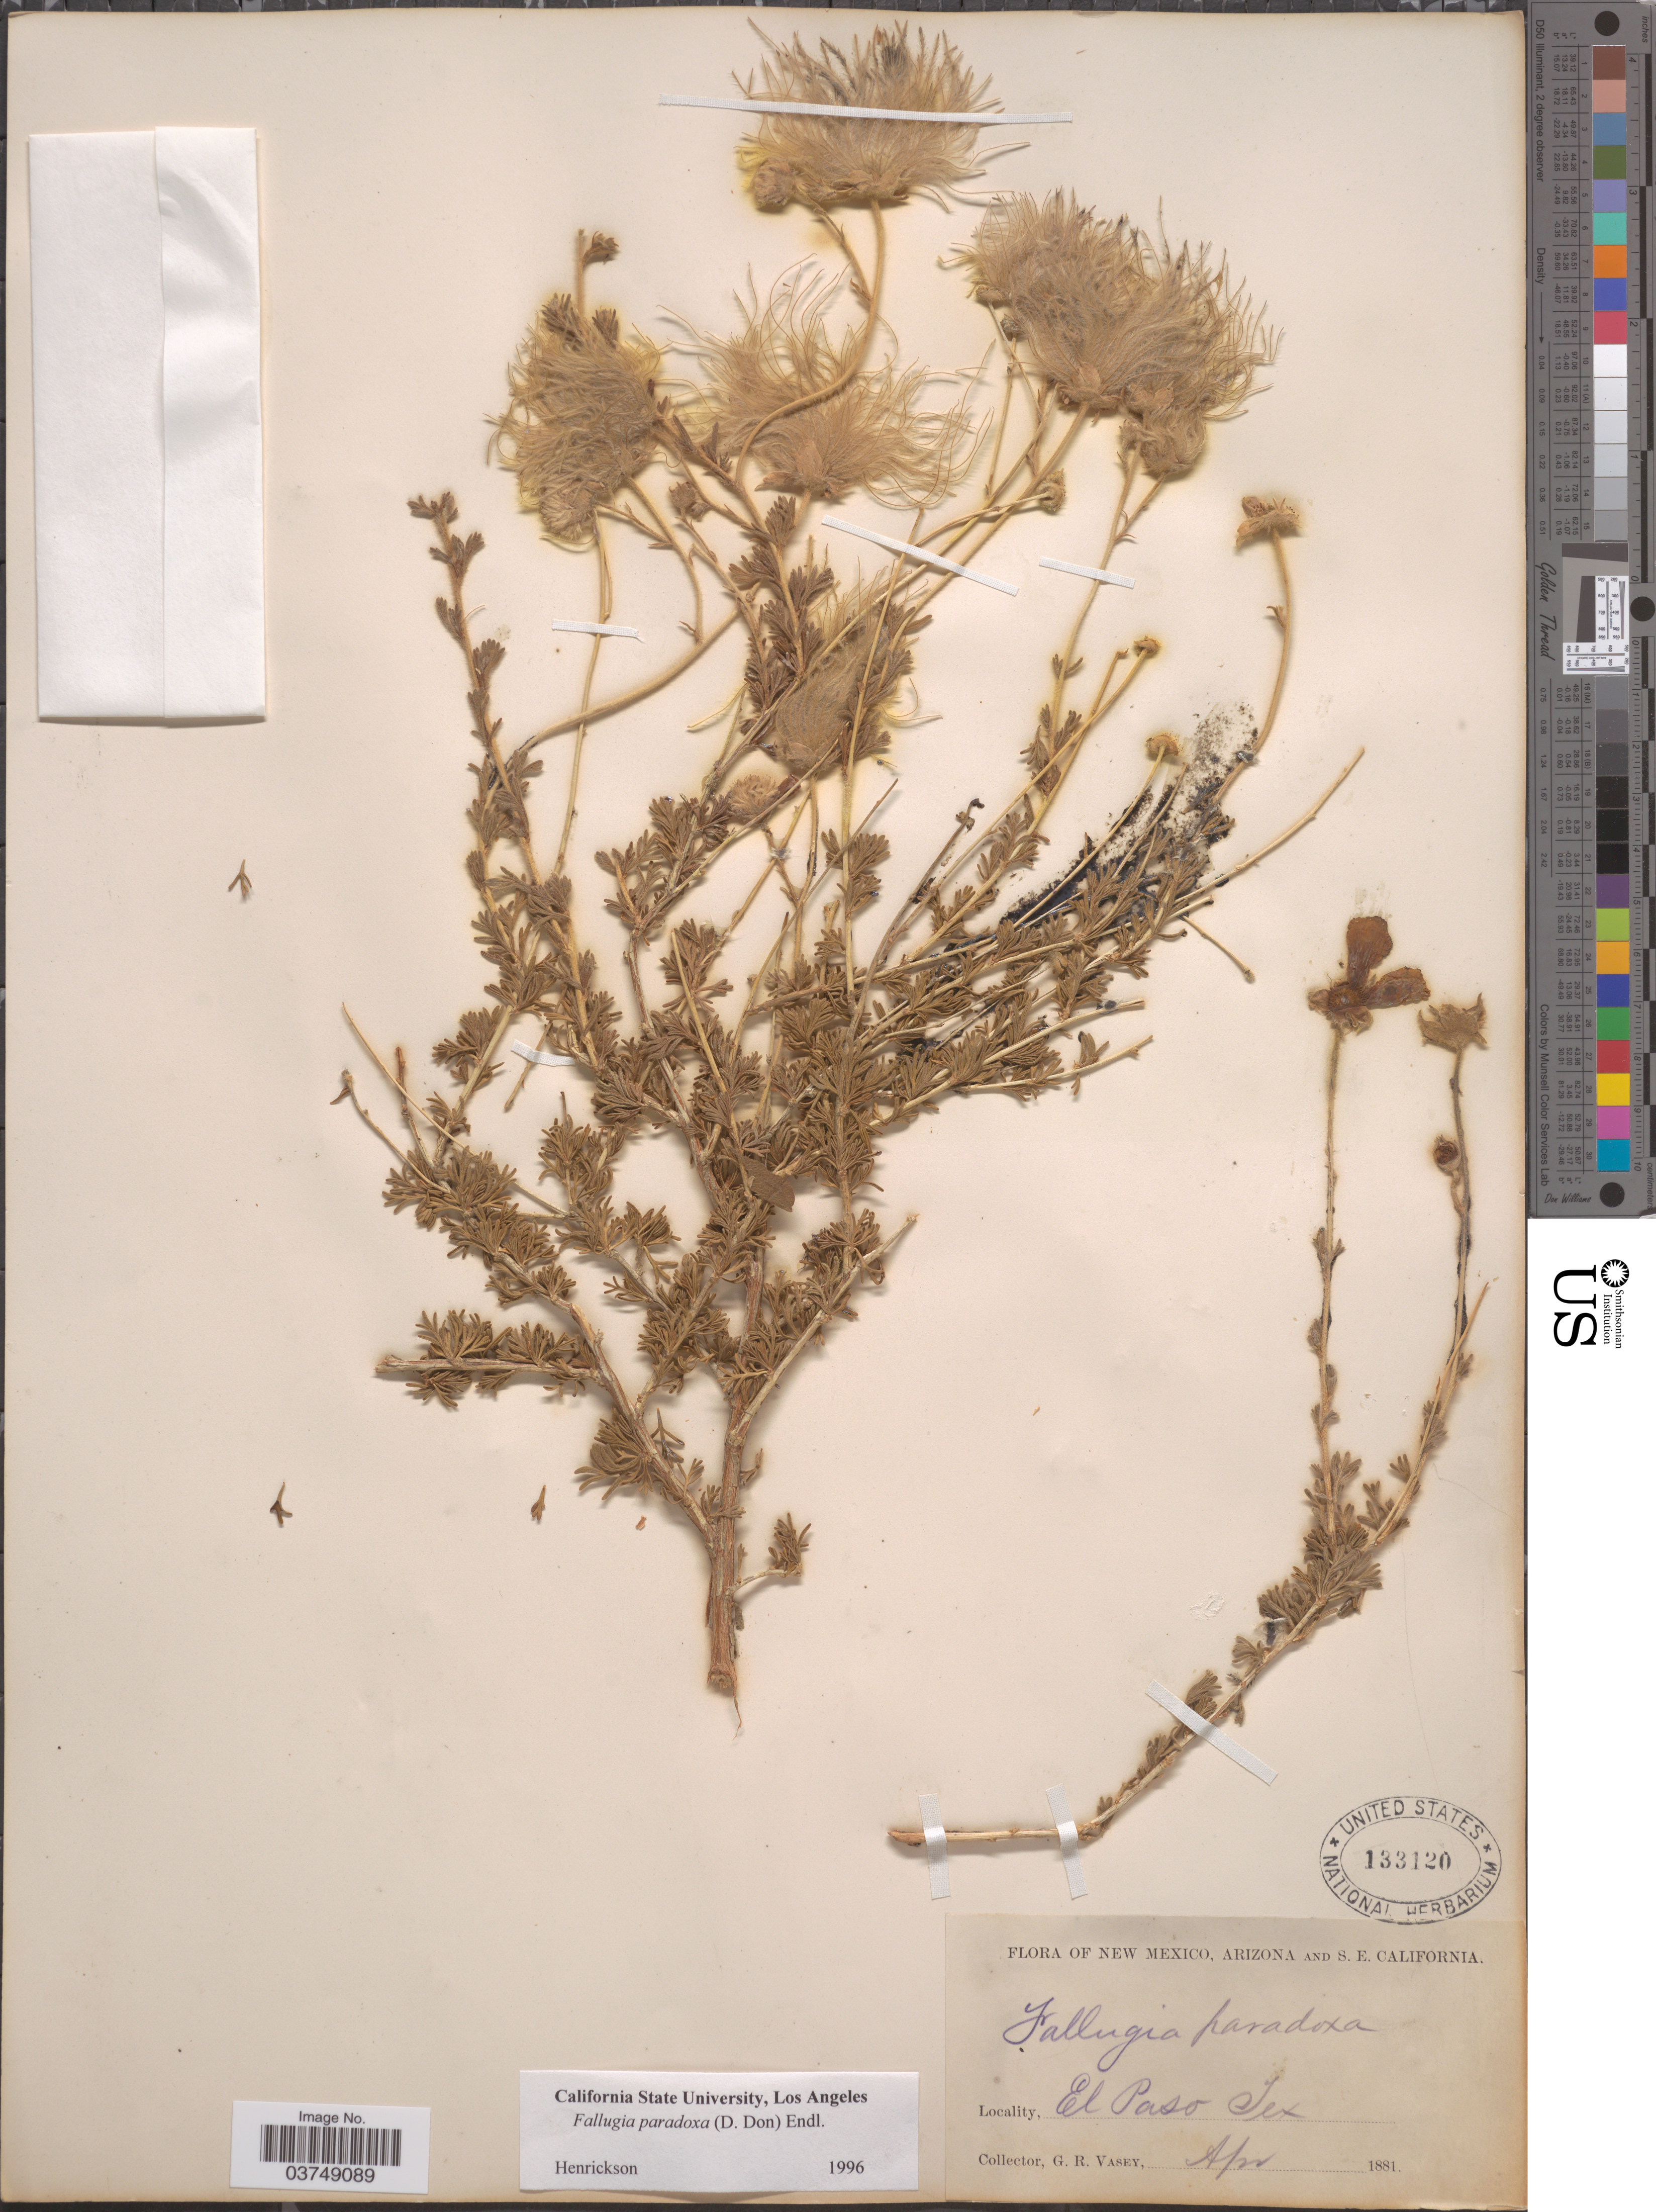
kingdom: Plantae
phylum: Tracheophyta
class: Magnoliopsida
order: Rosales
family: Rosaceae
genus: Fallugia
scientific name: Fallugia paradoxa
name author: (D. Don ex Tilloch & T. Taylor) Endl. ex Torr.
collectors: G. R. Vasey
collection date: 1881-04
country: United States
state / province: Texas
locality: El Paso.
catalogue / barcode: US 133120